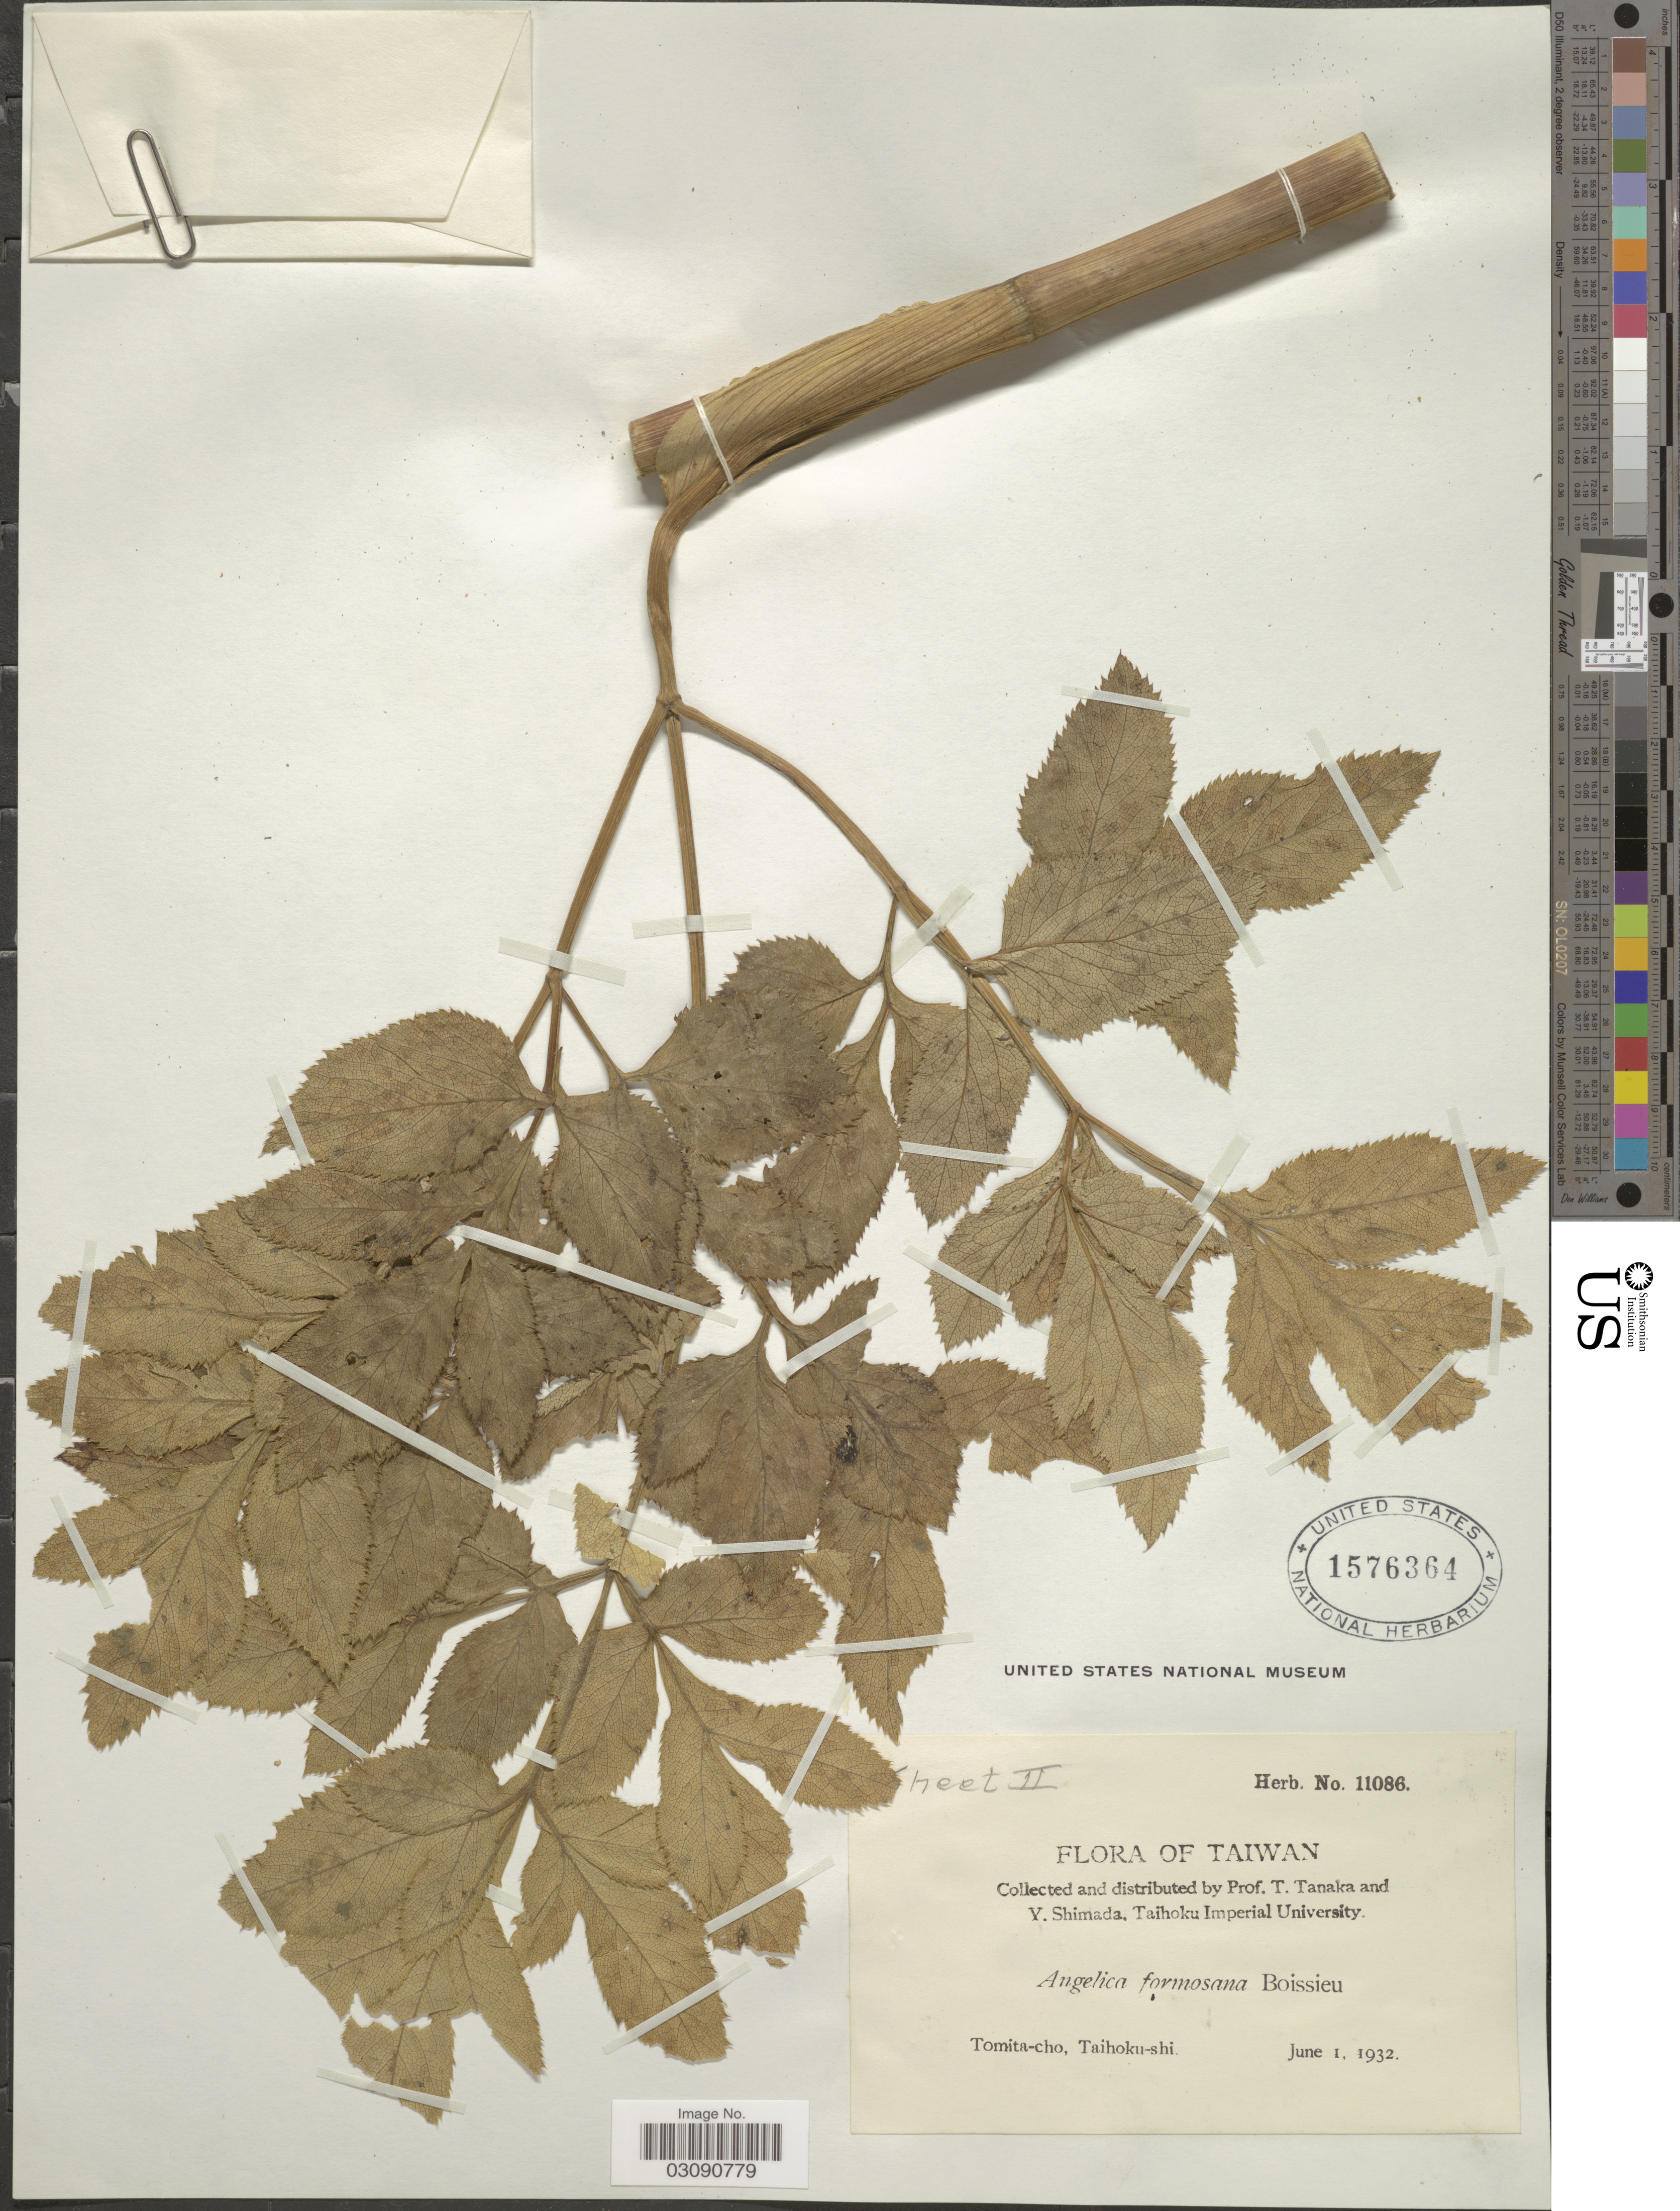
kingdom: Plantae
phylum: Tracheophyta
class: Magnoliopsida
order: Apiales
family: Apiaceae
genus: Angelica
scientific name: Angelica formosana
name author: H. Boissieu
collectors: T. Tanaka & Y. Shimada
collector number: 11086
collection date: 1932-06-01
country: Taiwan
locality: Tomita-cho, Taihoku-shi.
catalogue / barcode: US 1576364